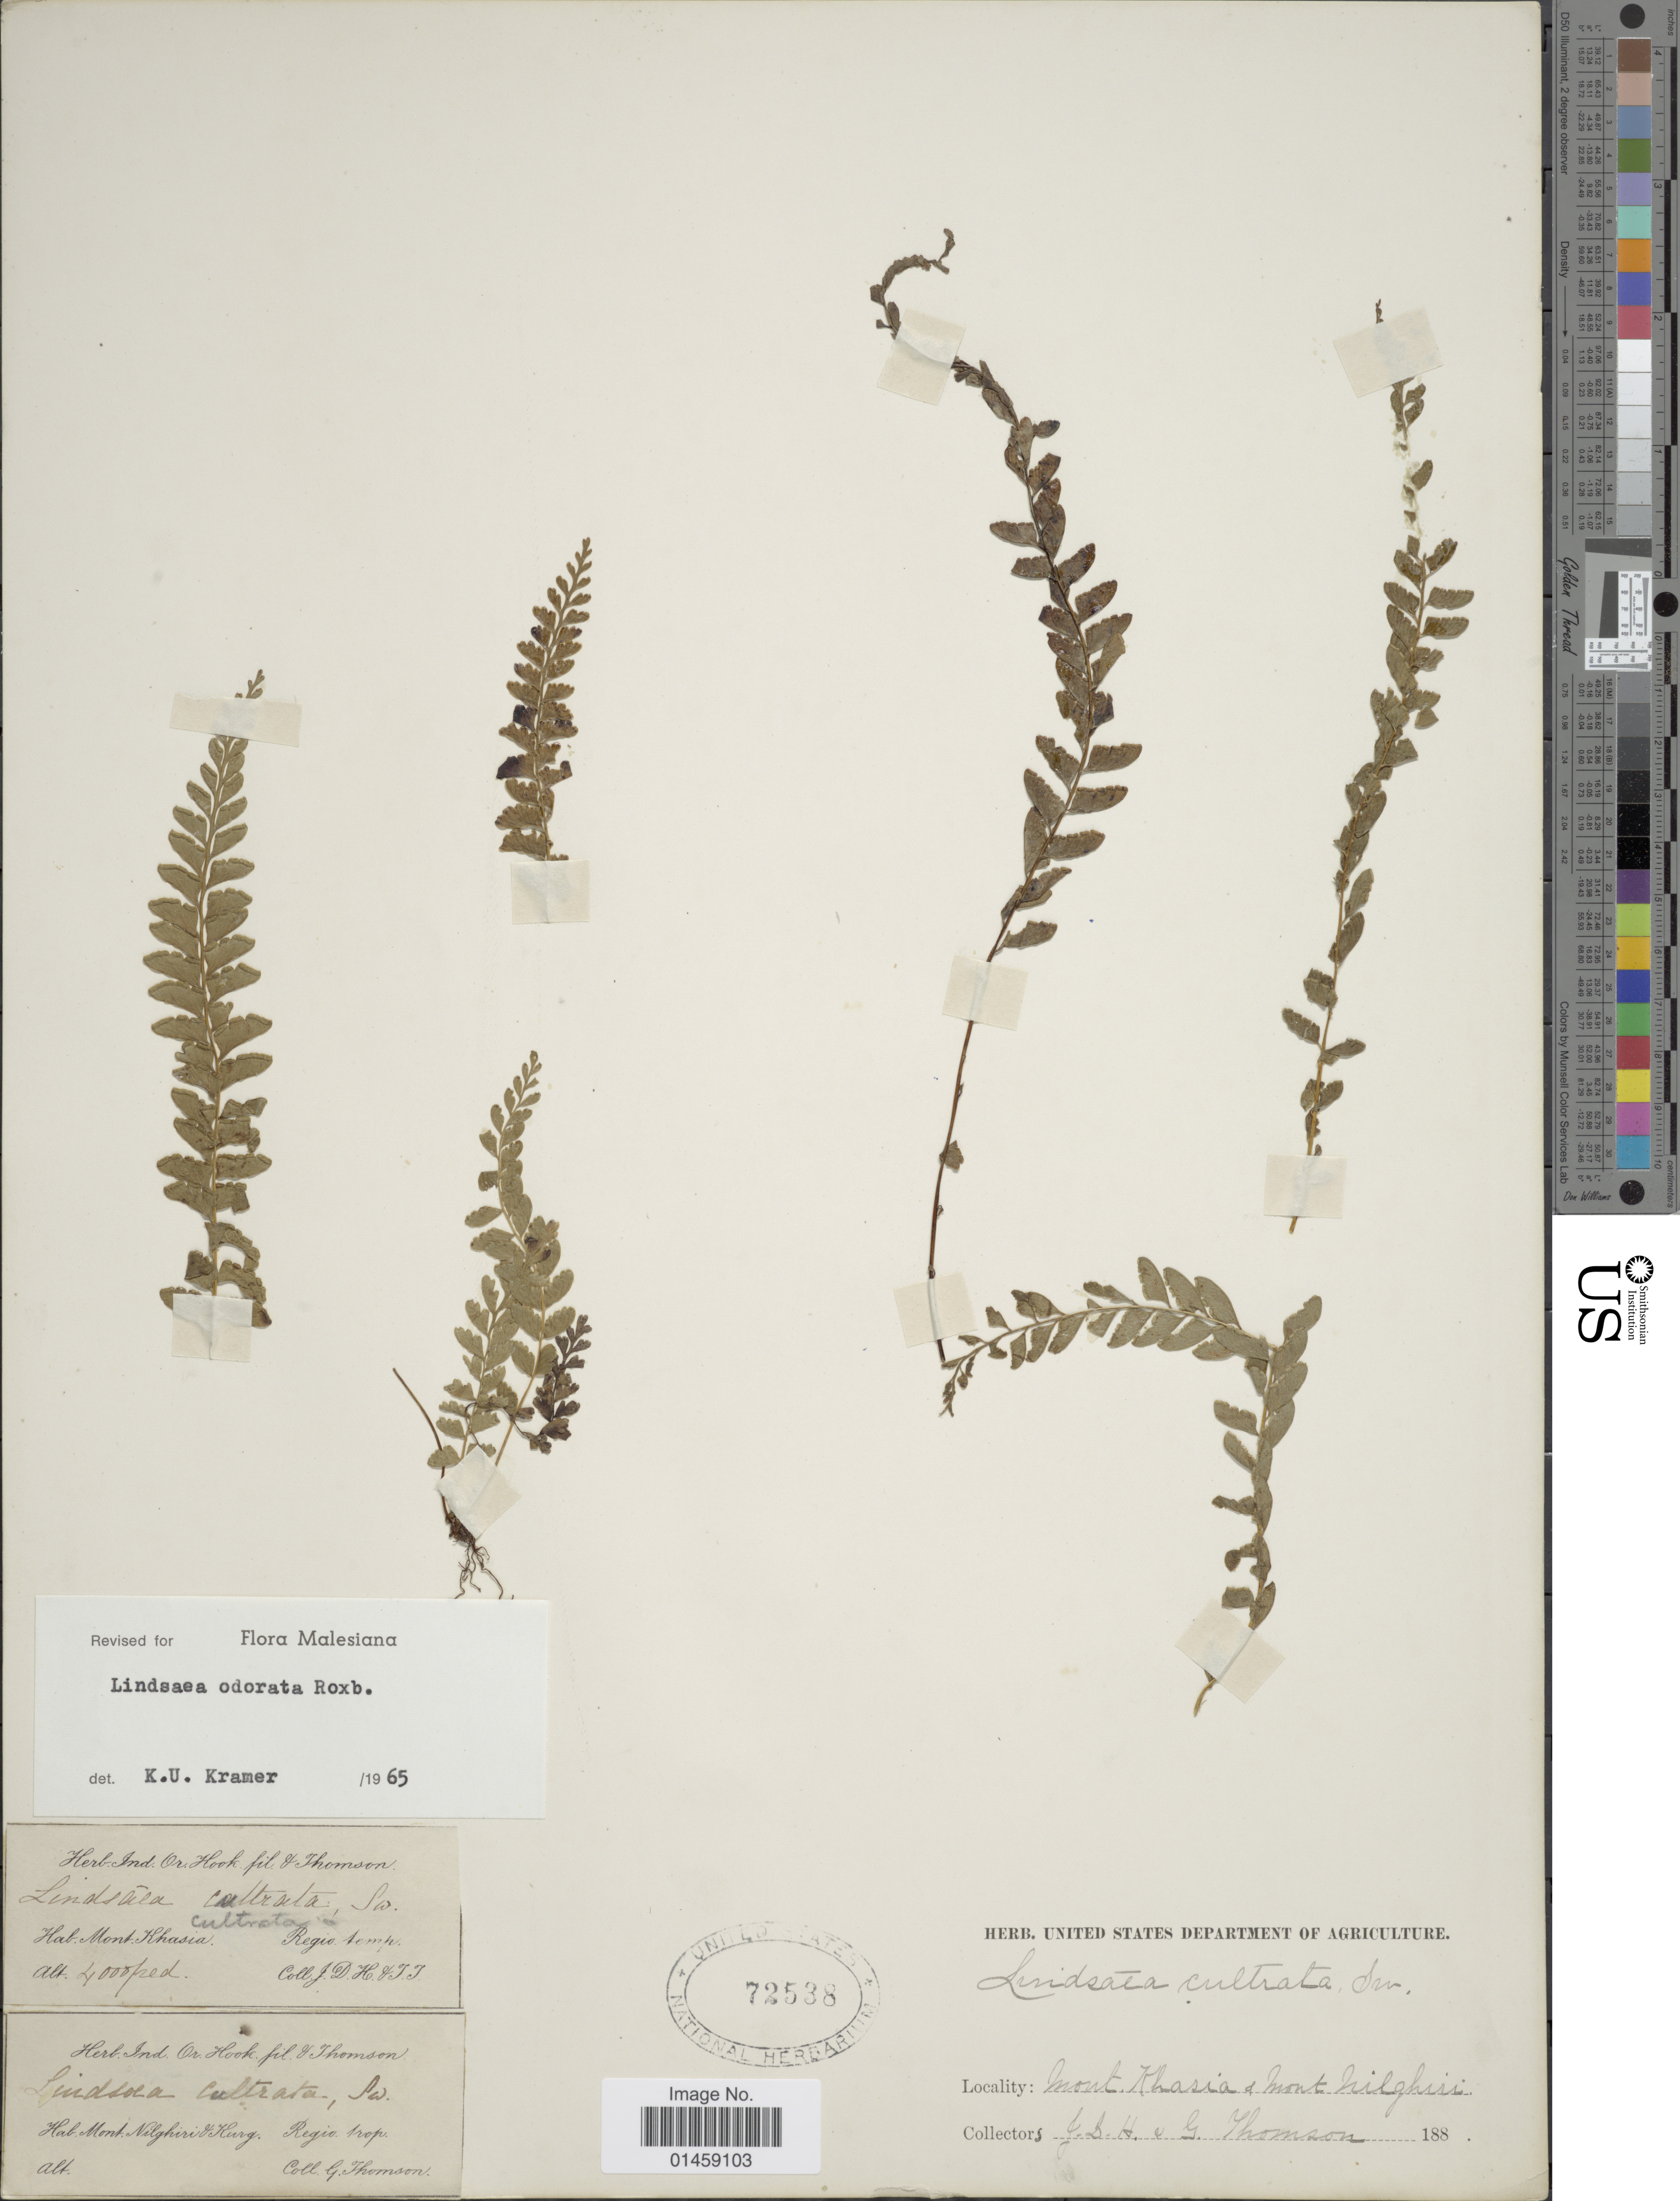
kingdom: Plantae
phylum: Tracheophyta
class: Polypodiopsida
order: Polypodiales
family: Lindsaeaceae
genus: Lindsaea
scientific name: Lindsaea odorata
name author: Roxb.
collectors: J. D. Hooker & G. Thomson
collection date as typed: Transcribed d/m/y: //188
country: India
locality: Mont Khasia & Mont Nilghiri.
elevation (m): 1219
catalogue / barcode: US 72538